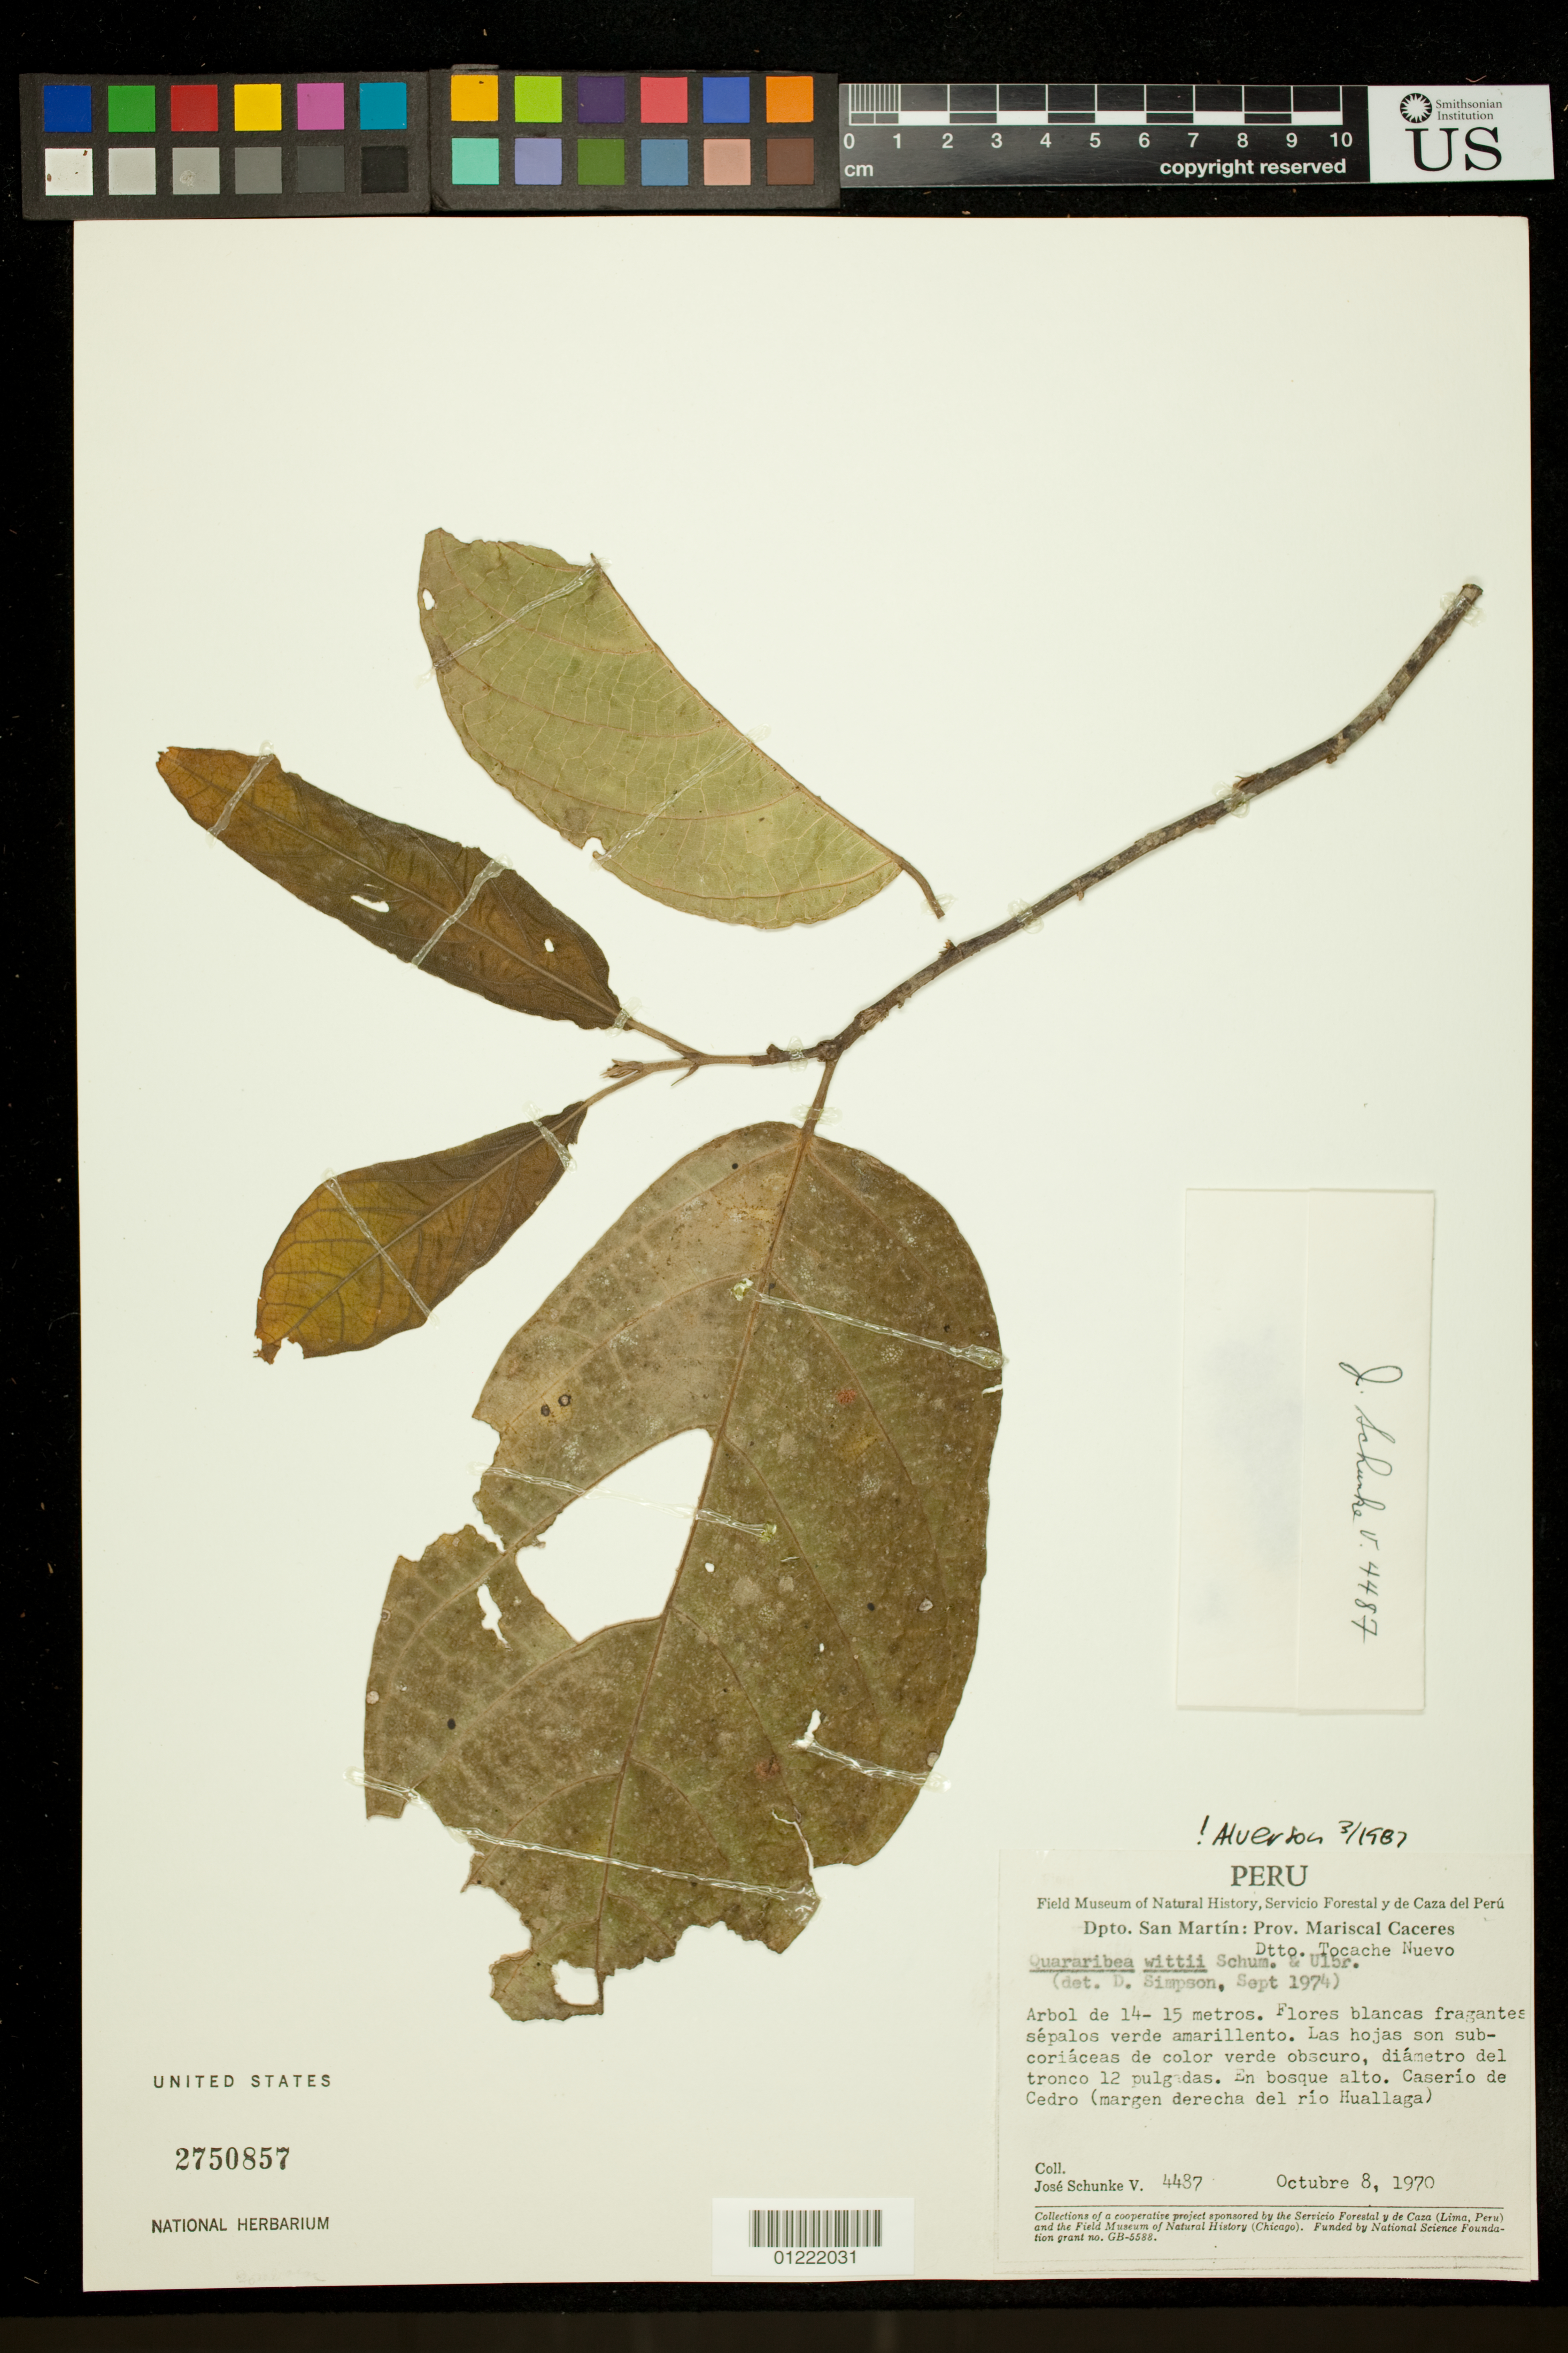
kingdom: Plantae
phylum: Tracheophyta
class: Magnoliopsida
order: Malvales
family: Malvaceae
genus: Quararibea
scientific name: Quararibea wittii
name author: K. Schum. & Ulbr.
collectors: J. Schunke Vigo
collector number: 4487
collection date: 1970-10-08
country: Peru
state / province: San Martín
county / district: Mariscal Cáceres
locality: Prov. Mariscal Caceres, Dtto. Tocache Nuevo. Caserio de Cedro (margen derecha del rio Huallaga).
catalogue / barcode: US 2750857